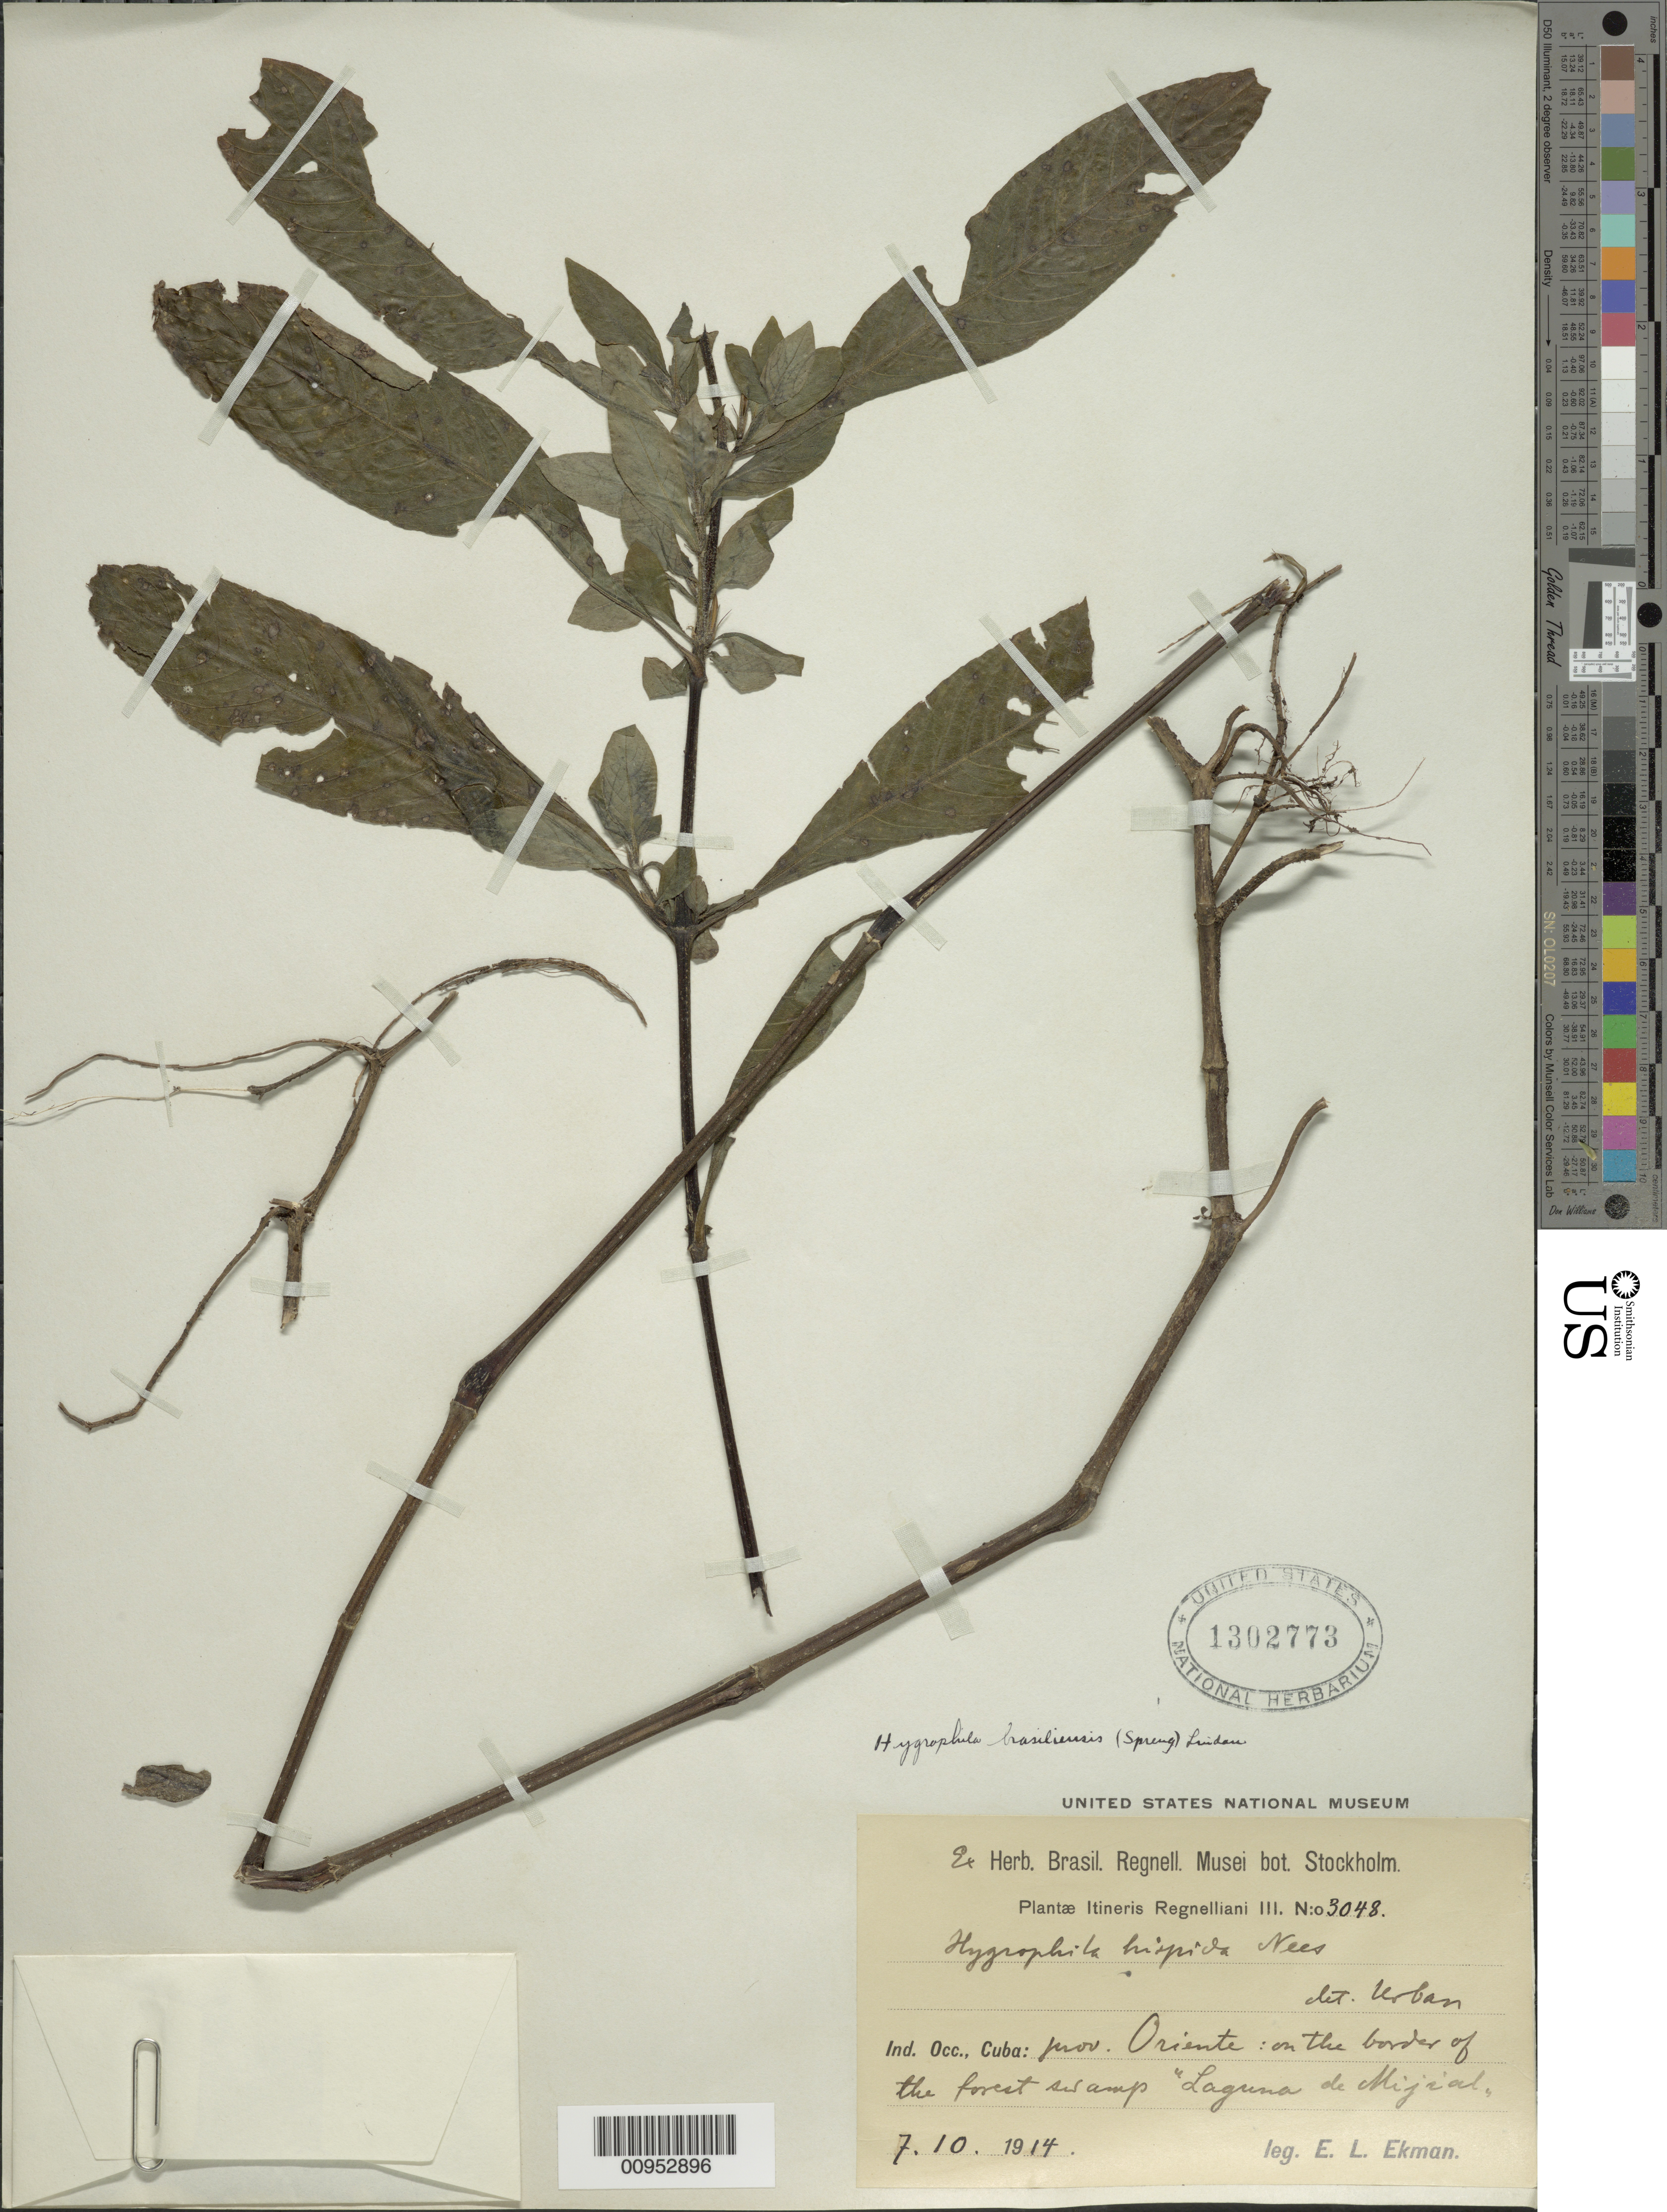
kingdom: Plantae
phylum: Tracheophyta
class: Magnoliopsida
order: Lamiales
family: Acanthaceae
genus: Hygrophila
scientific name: Hygrophila costata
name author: Nees & T. Nees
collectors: E. L. Ekman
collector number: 3048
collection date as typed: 07 Oct 1914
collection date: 1914-10-07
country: Cuba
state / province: Oriente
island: Cuba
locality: "Laguna de Mijial"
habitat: On border of forest swamp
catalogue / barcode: US 1302773